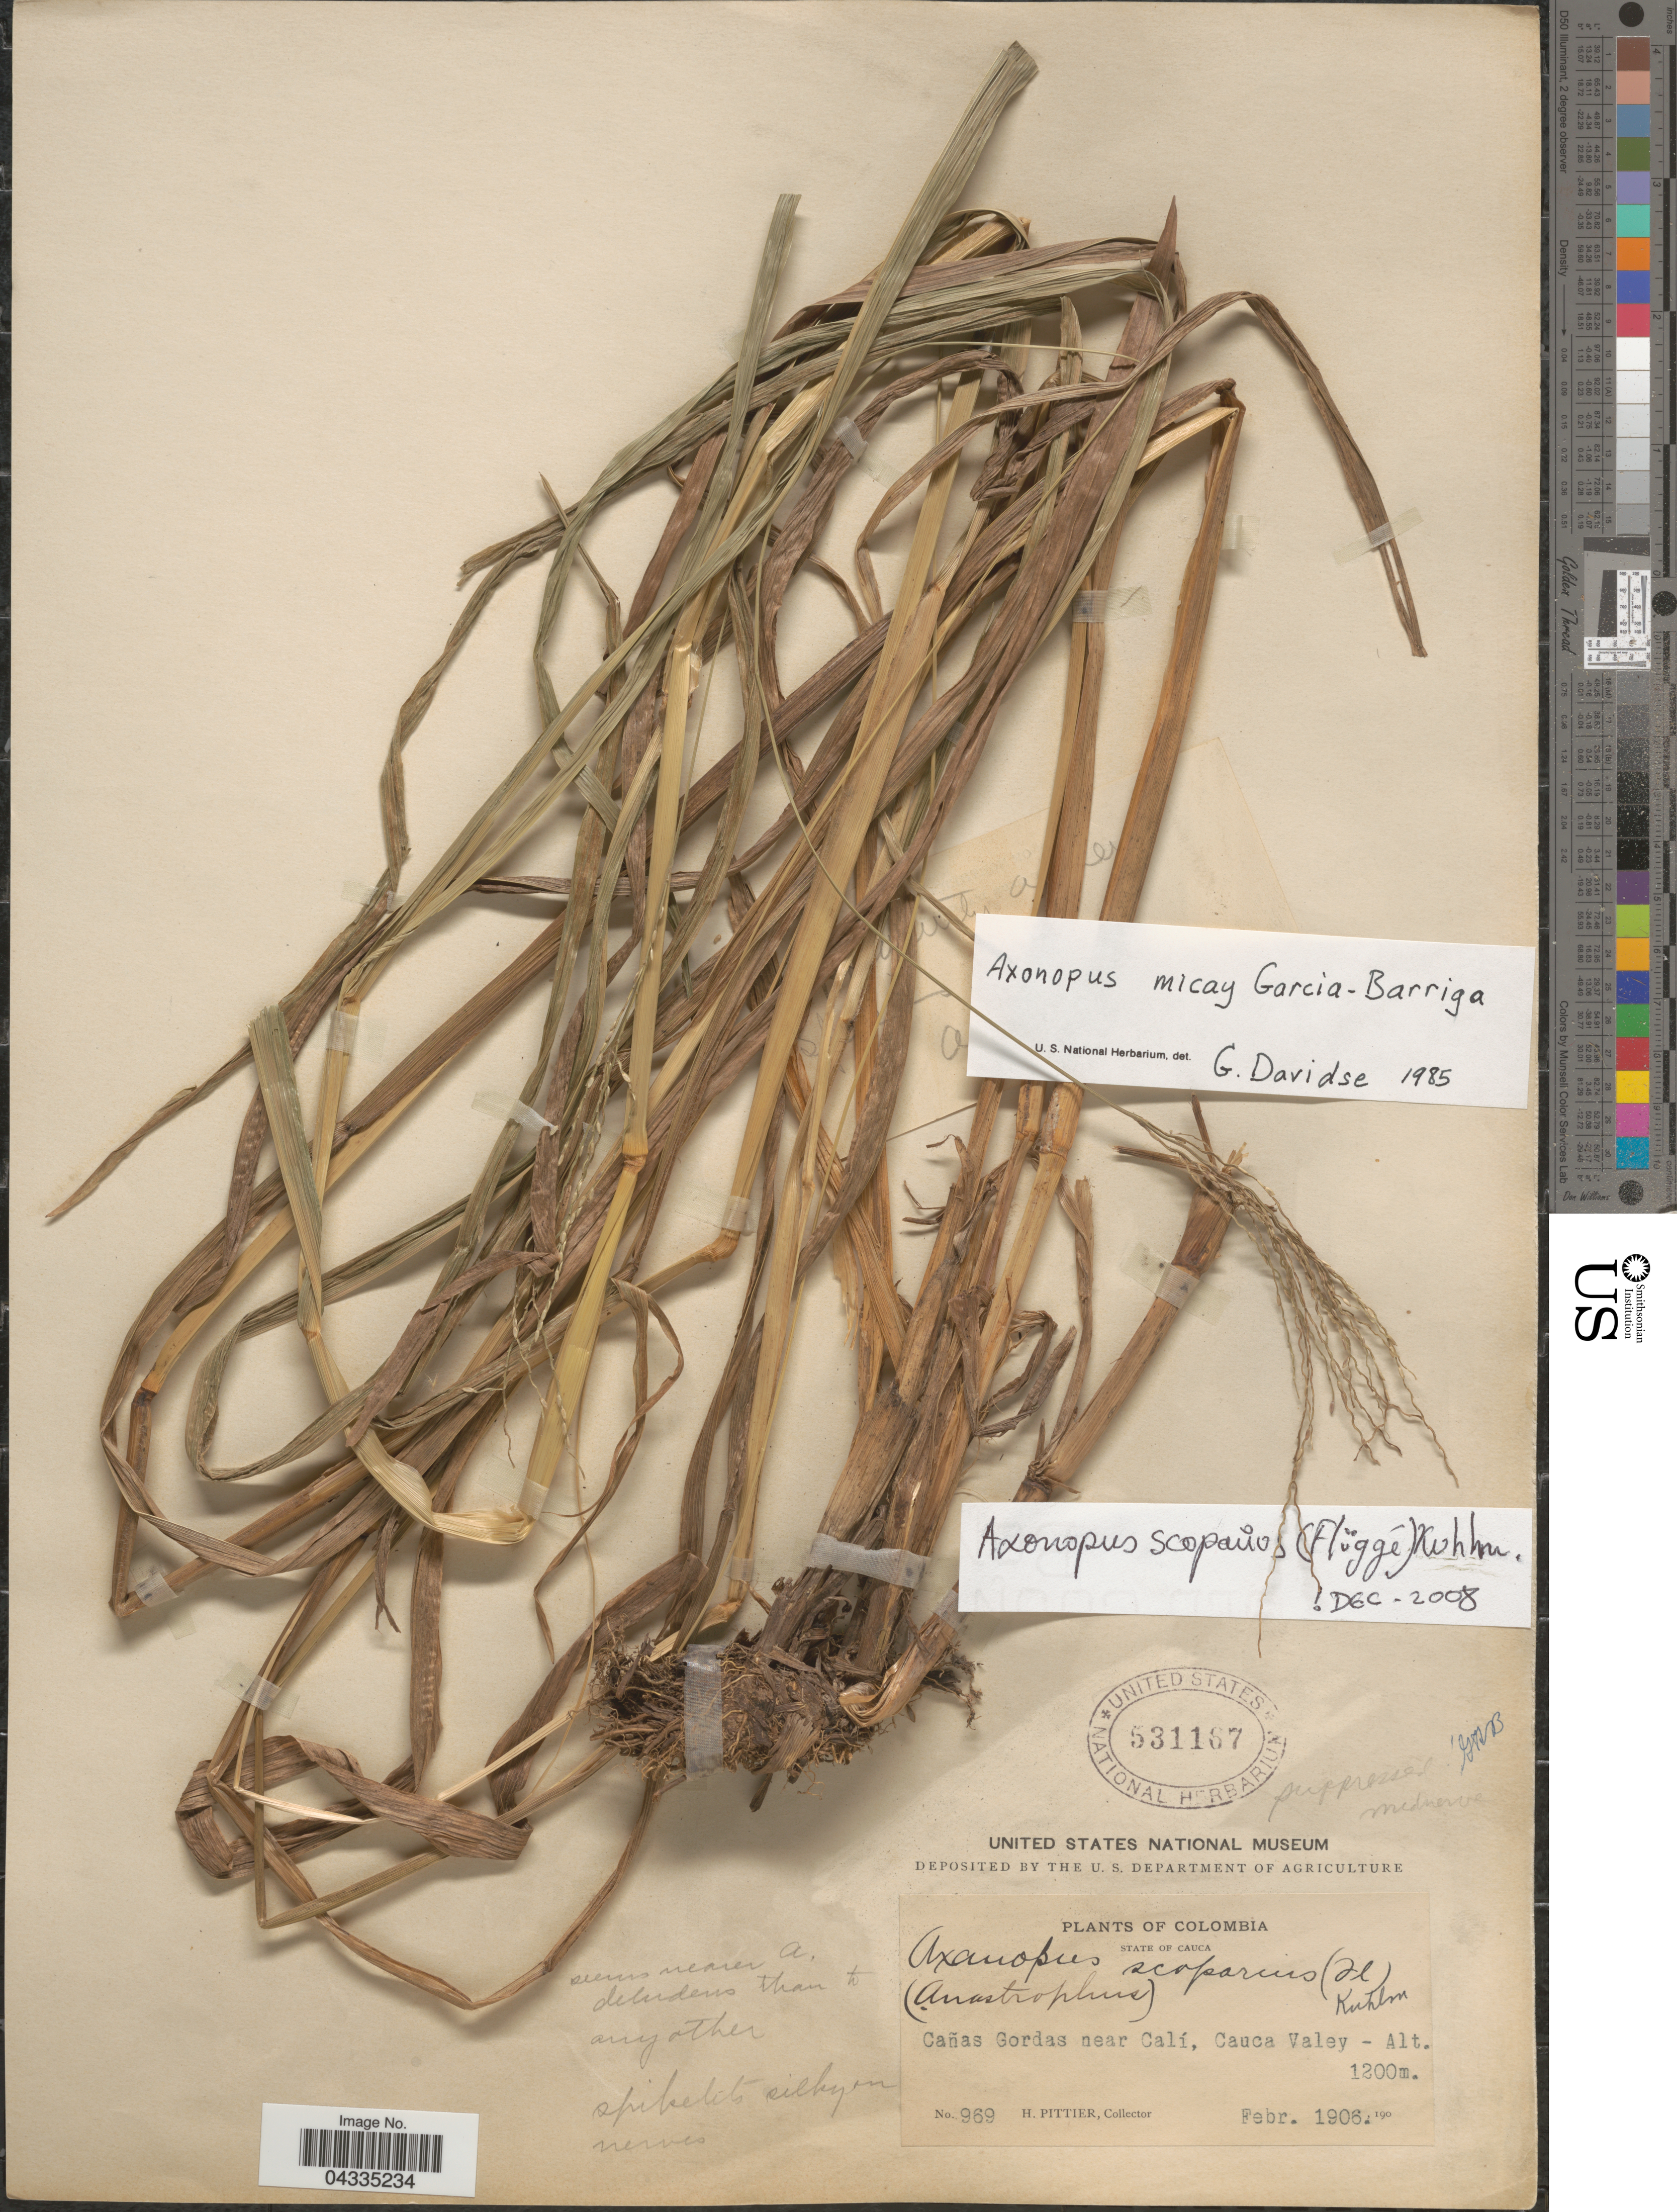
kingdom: Plantae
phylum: Tracheophyta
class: Liliopsida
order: Poales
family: Poaceae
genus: Axonopus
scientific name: Axonopus scoparius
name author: (Flüggé) Kuhlm.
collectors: H. F. Pittier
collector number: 969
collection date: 1906-02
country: Colombia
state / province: Cauca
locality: Cañas Gordas near Calí, Cauca Valey.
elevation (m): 1200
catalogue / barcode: US 531167